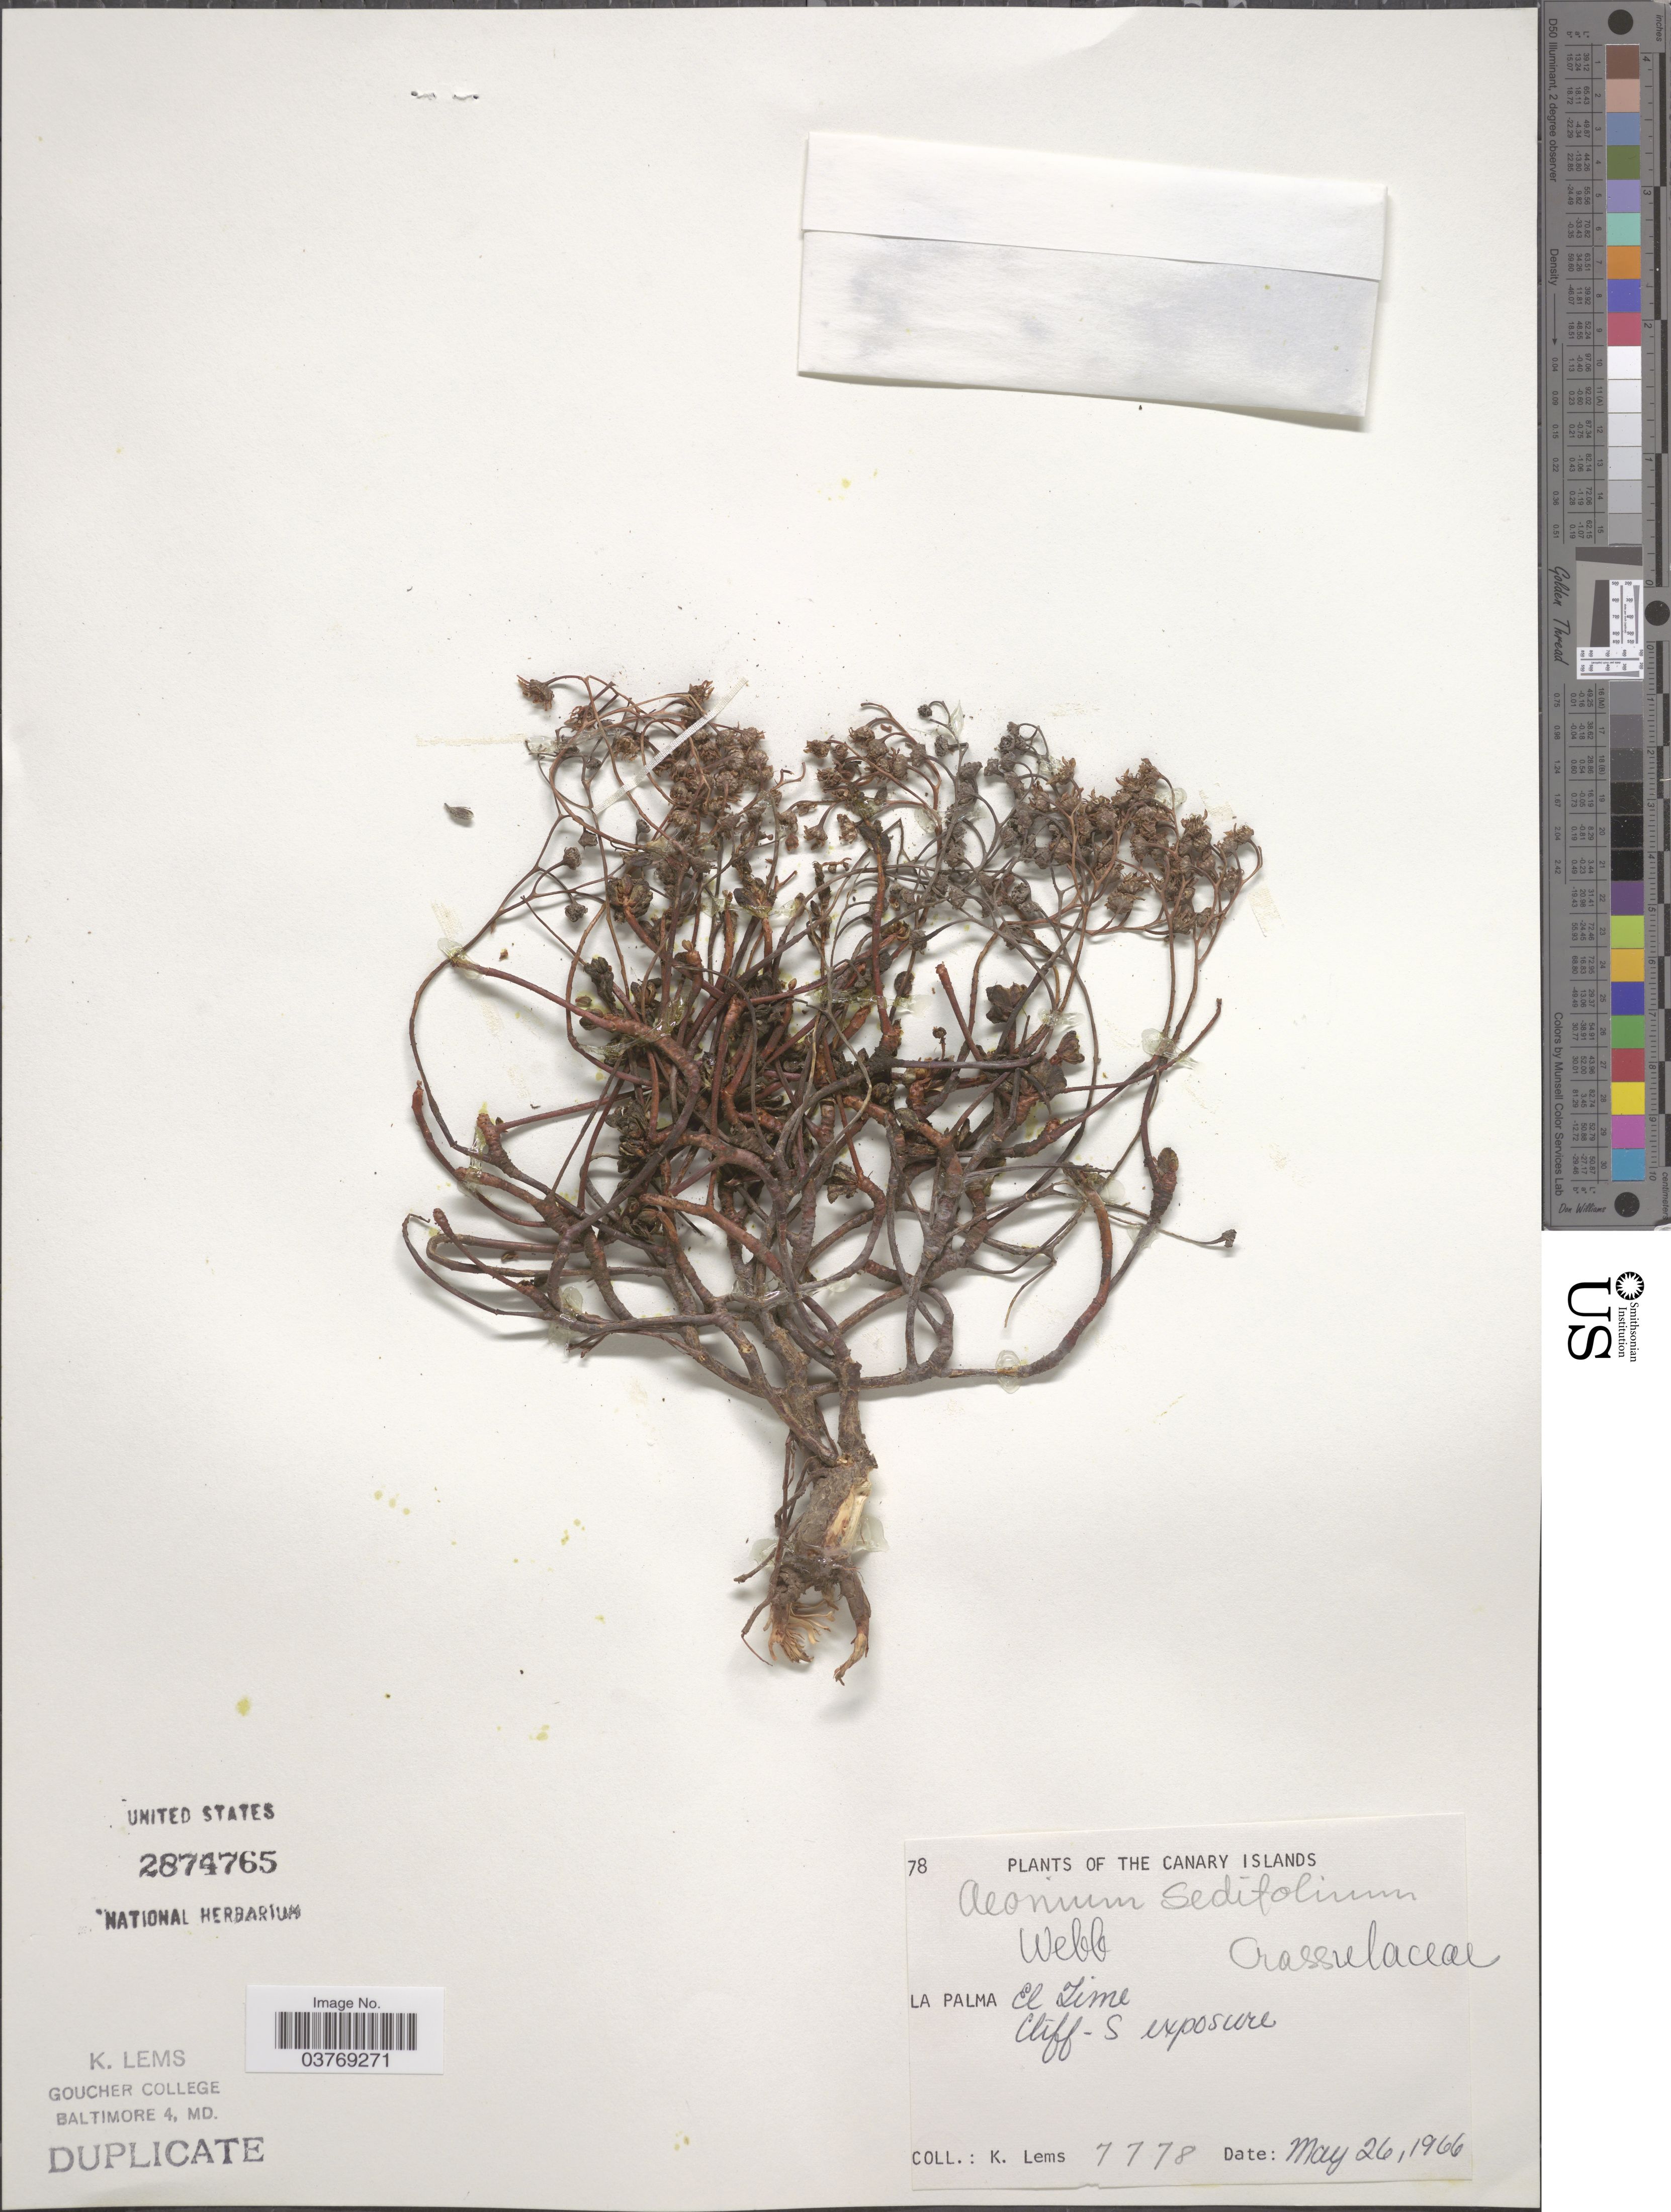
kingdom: Plantae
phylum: Tracheophyta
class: Magnoliopsida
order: Saxifragales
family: Crassulaceae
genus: Aeonium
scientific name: Aeonium sedifolium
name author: (Webb ex Bolle) Pit. & Proust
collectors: K. Lems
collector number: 7778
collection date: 1966-05-26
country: Spain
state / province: Canarias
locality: The Canary Islands. La Palma. El Lime Cliff - S exposure.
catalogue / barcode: US 2874765